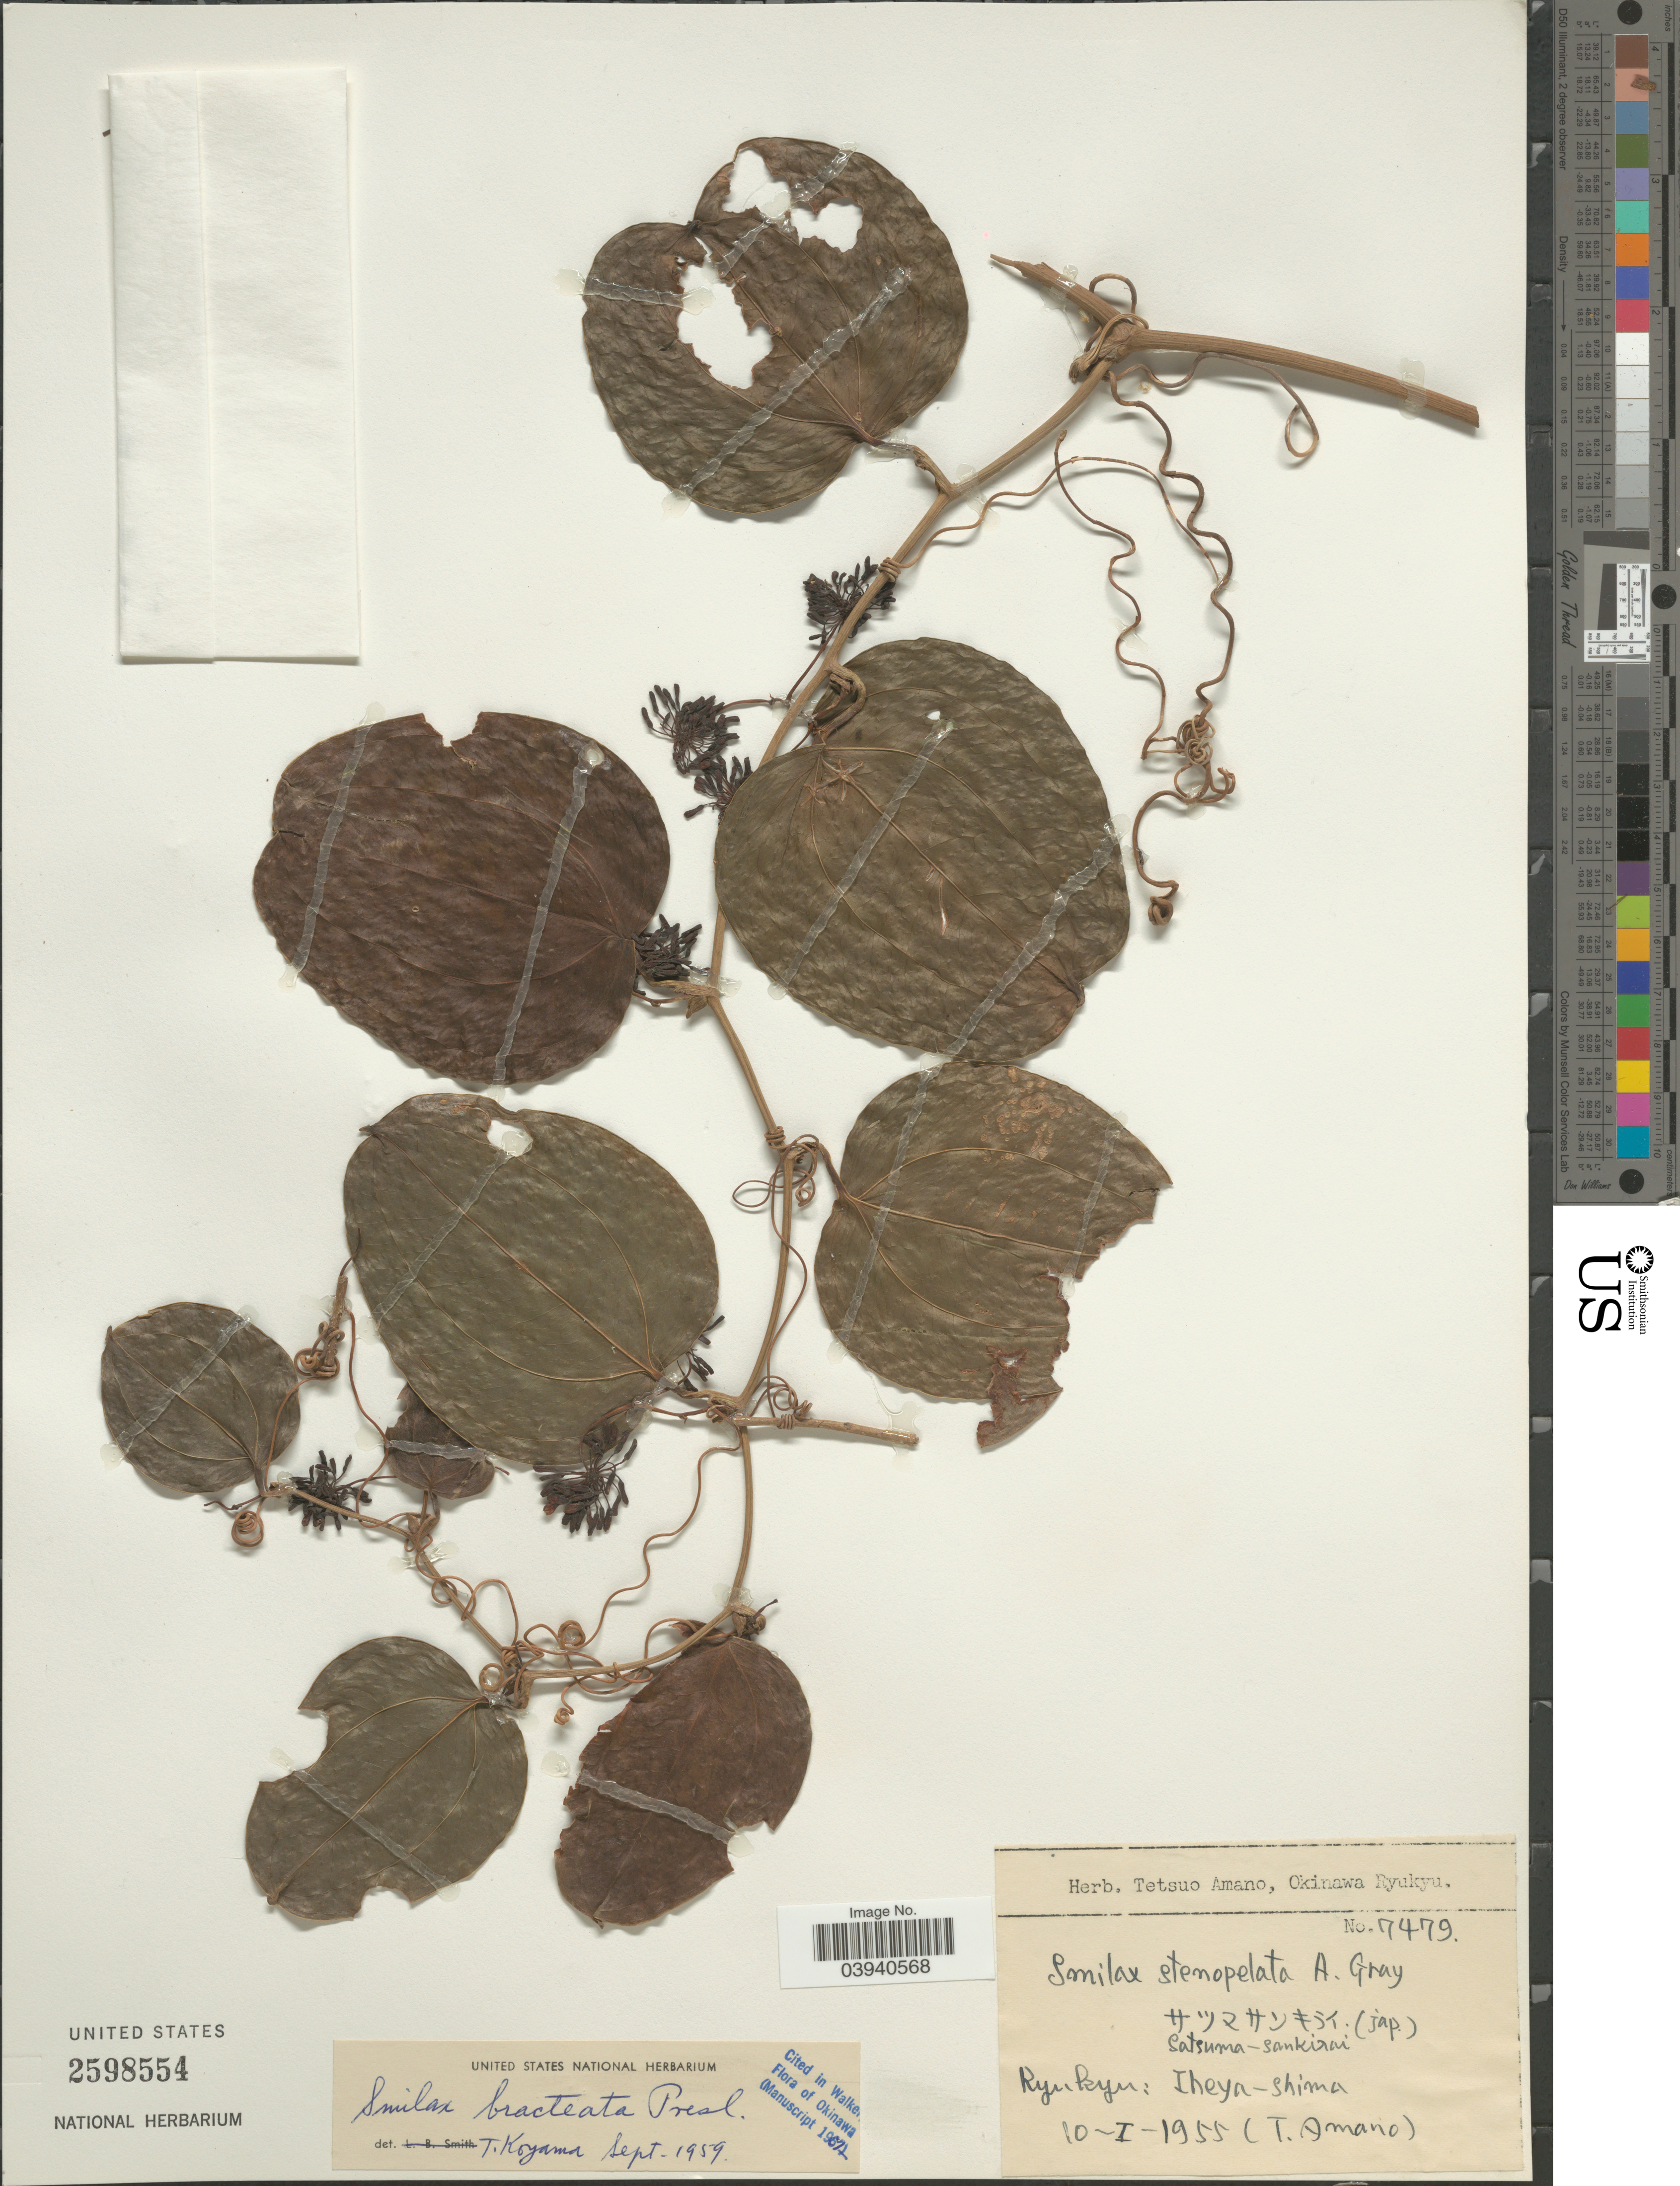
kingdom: Plantae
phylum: Tracheophyta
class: Liliopsida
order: Liliales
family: Smilacaceae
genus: Smilax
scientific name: Smilax bracteata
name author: C. Presl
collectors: T. Amano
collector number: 7479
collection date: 1955-01-10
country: Japan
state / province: Okinawa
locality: Ryukyu: Iheya-Shima.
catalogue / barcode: US 2598554